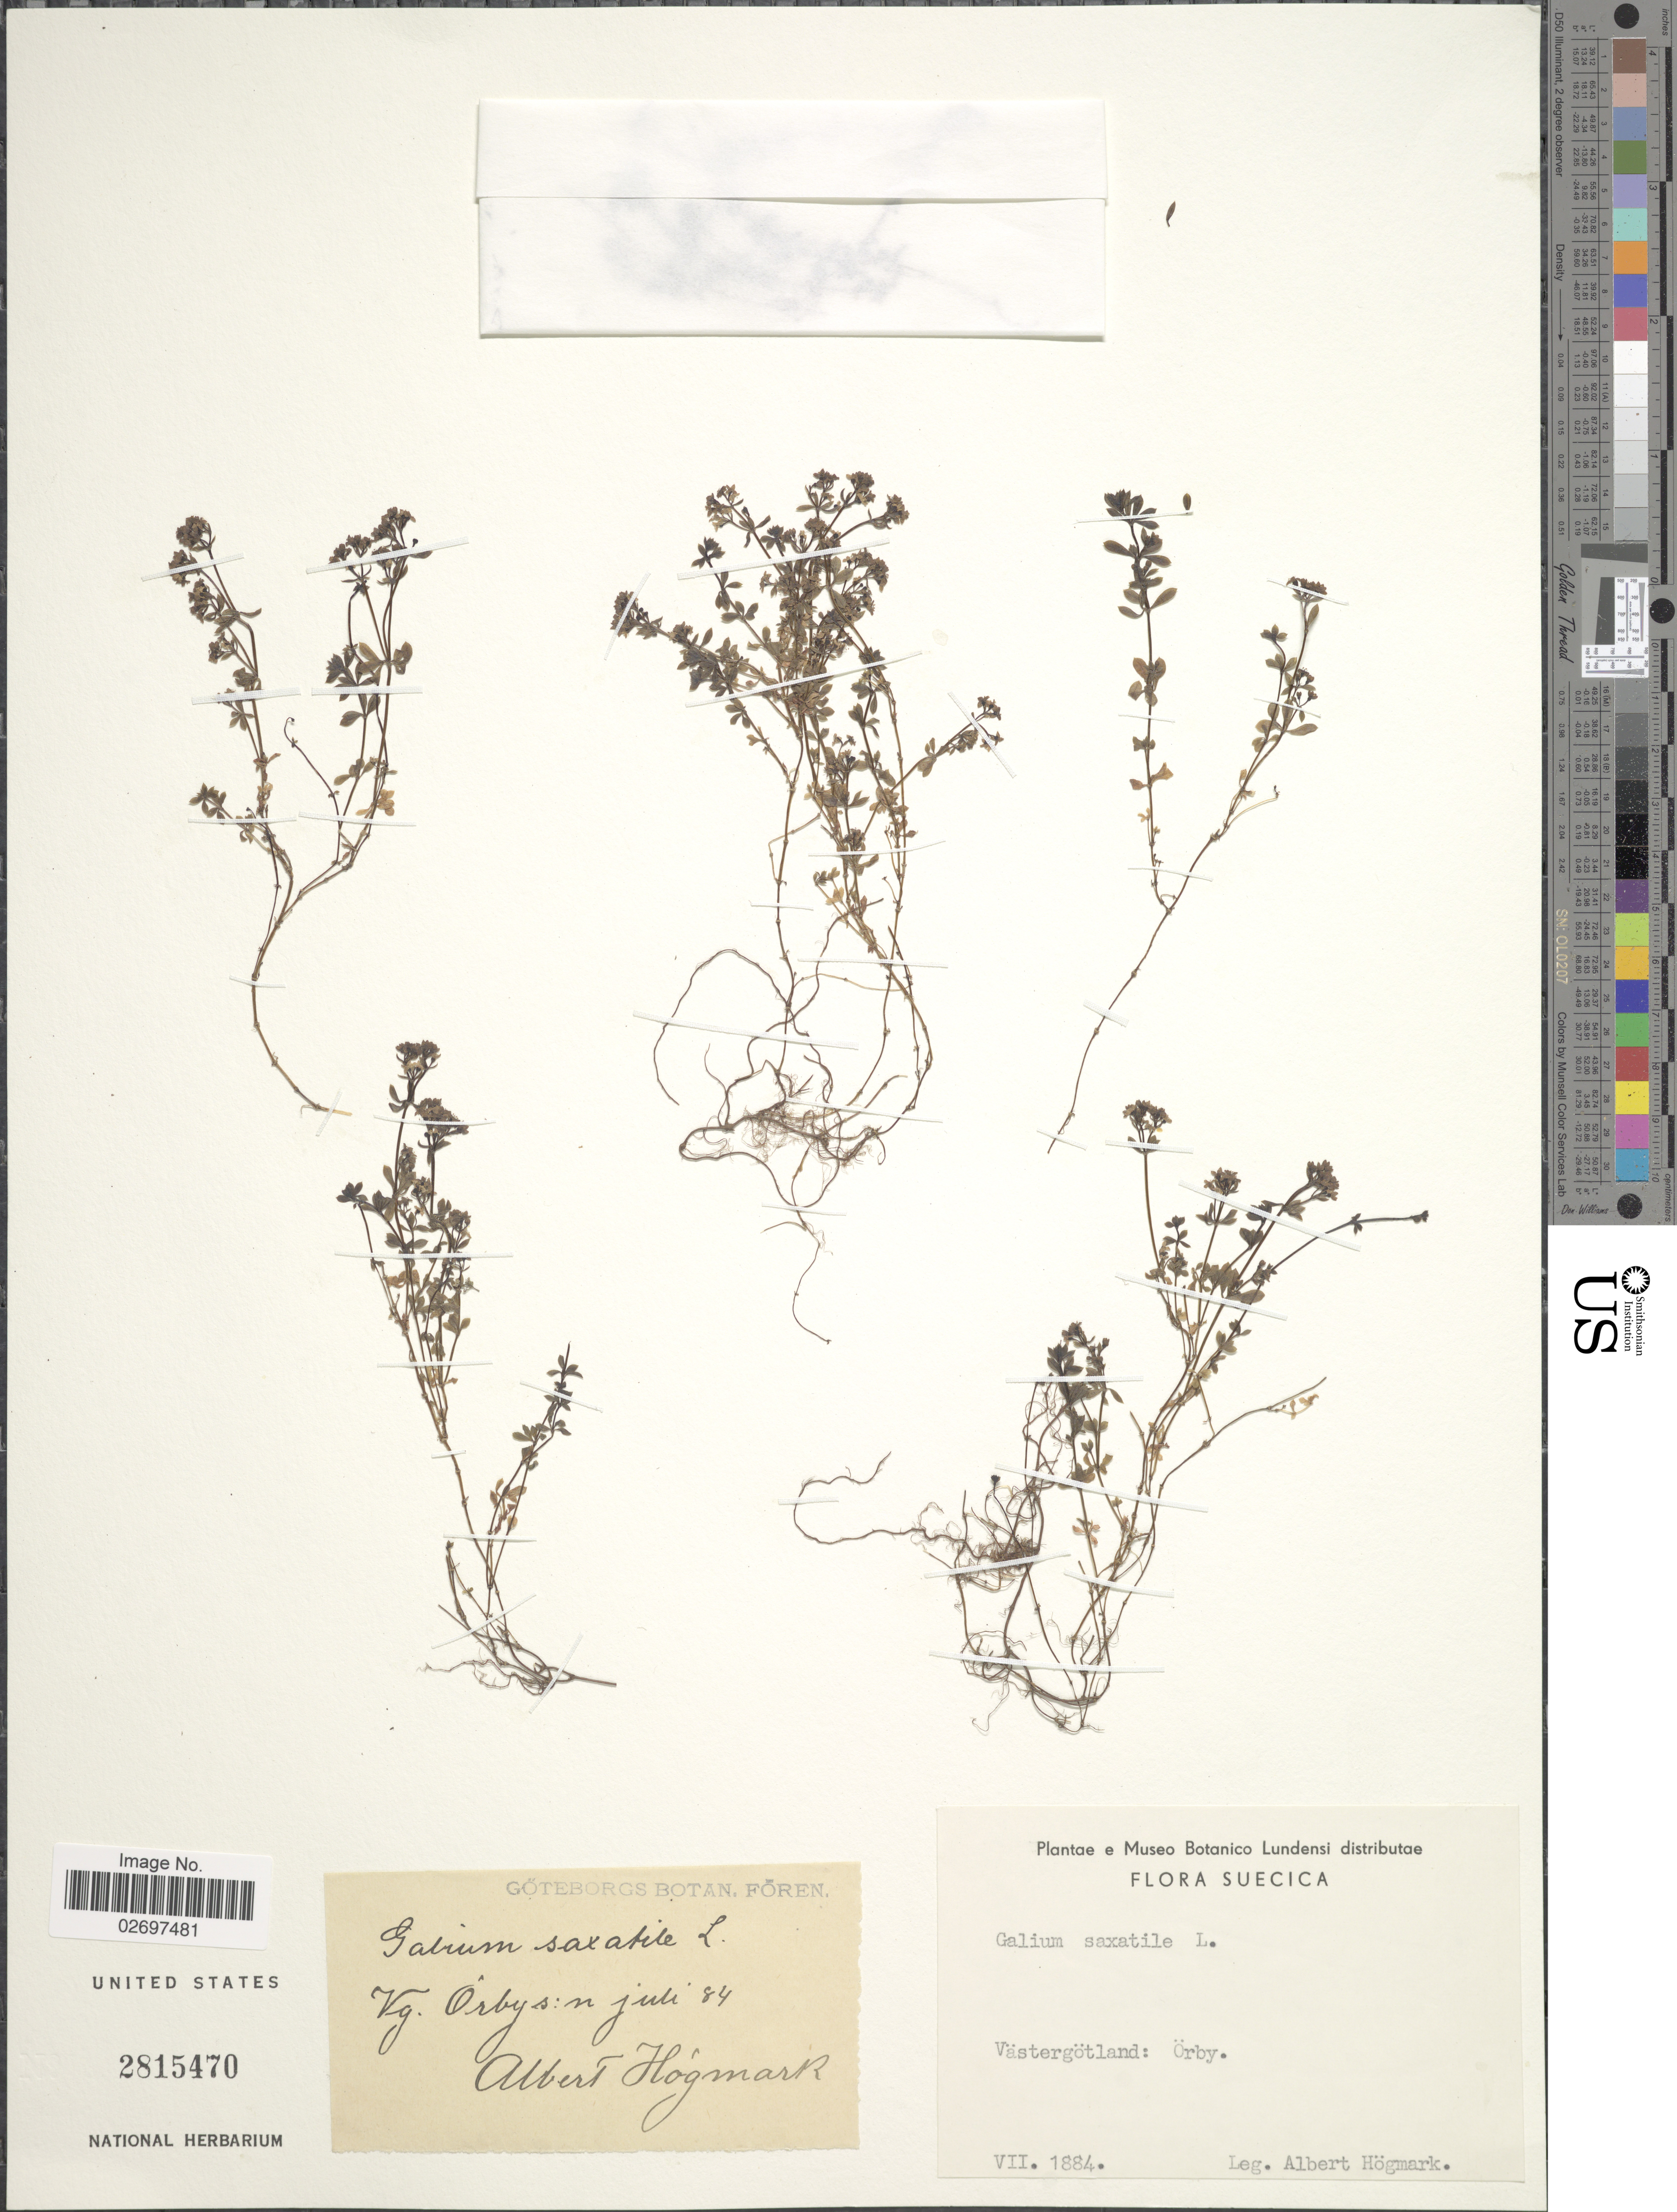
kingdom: Plantae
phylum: Tracheophyta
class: Magnoliopsida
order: Gentianales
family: Rubiaceae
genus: Galium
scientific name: Galium saxatile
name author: L.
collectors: A. Högmark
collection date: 1884-07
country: Sweden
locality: Suecica. Västergötland: Urby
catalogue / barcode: US 2815470